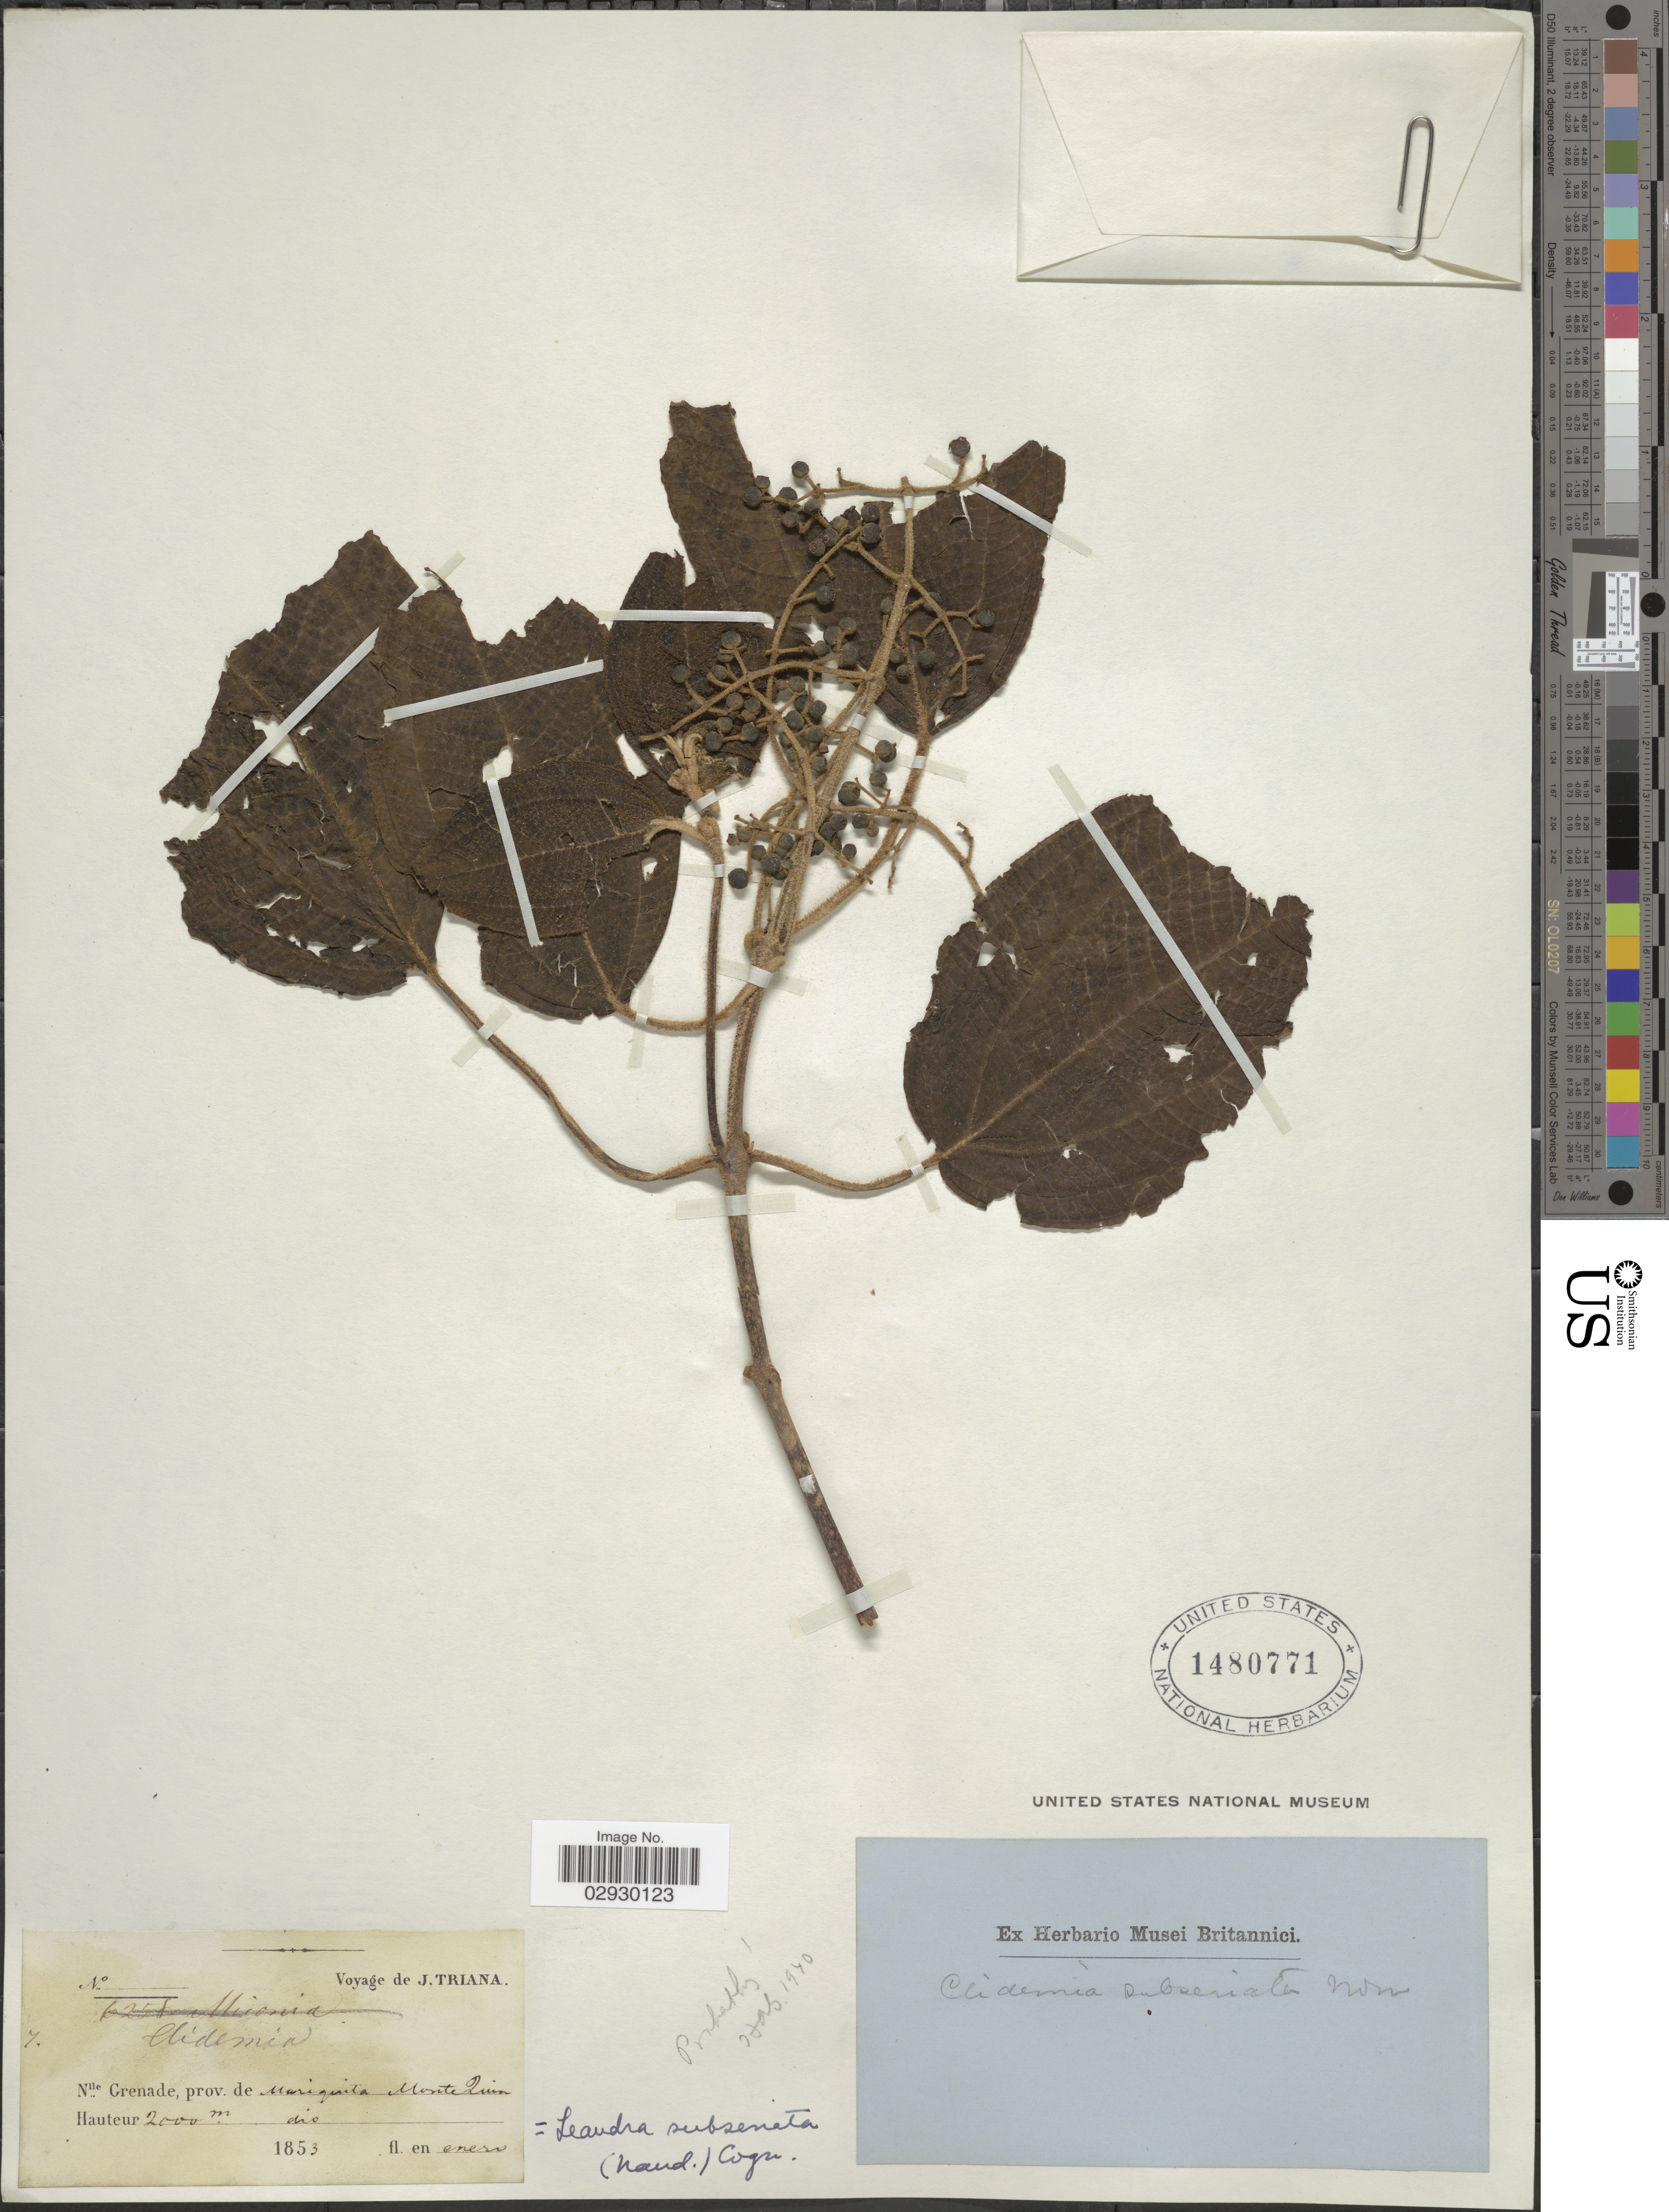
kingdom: Plantae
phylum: Tracheophyta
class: Magnoliopsida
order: Myrtales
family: Melastomataceae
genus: Leandra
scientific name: Leandra subseriata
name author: (Naudin) Cogn.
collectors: J. Triana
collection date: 1853-01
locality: Nlle Grenade, prov. de Mariquita, Monte Quin.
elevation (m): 2000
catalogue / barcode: US 1480771